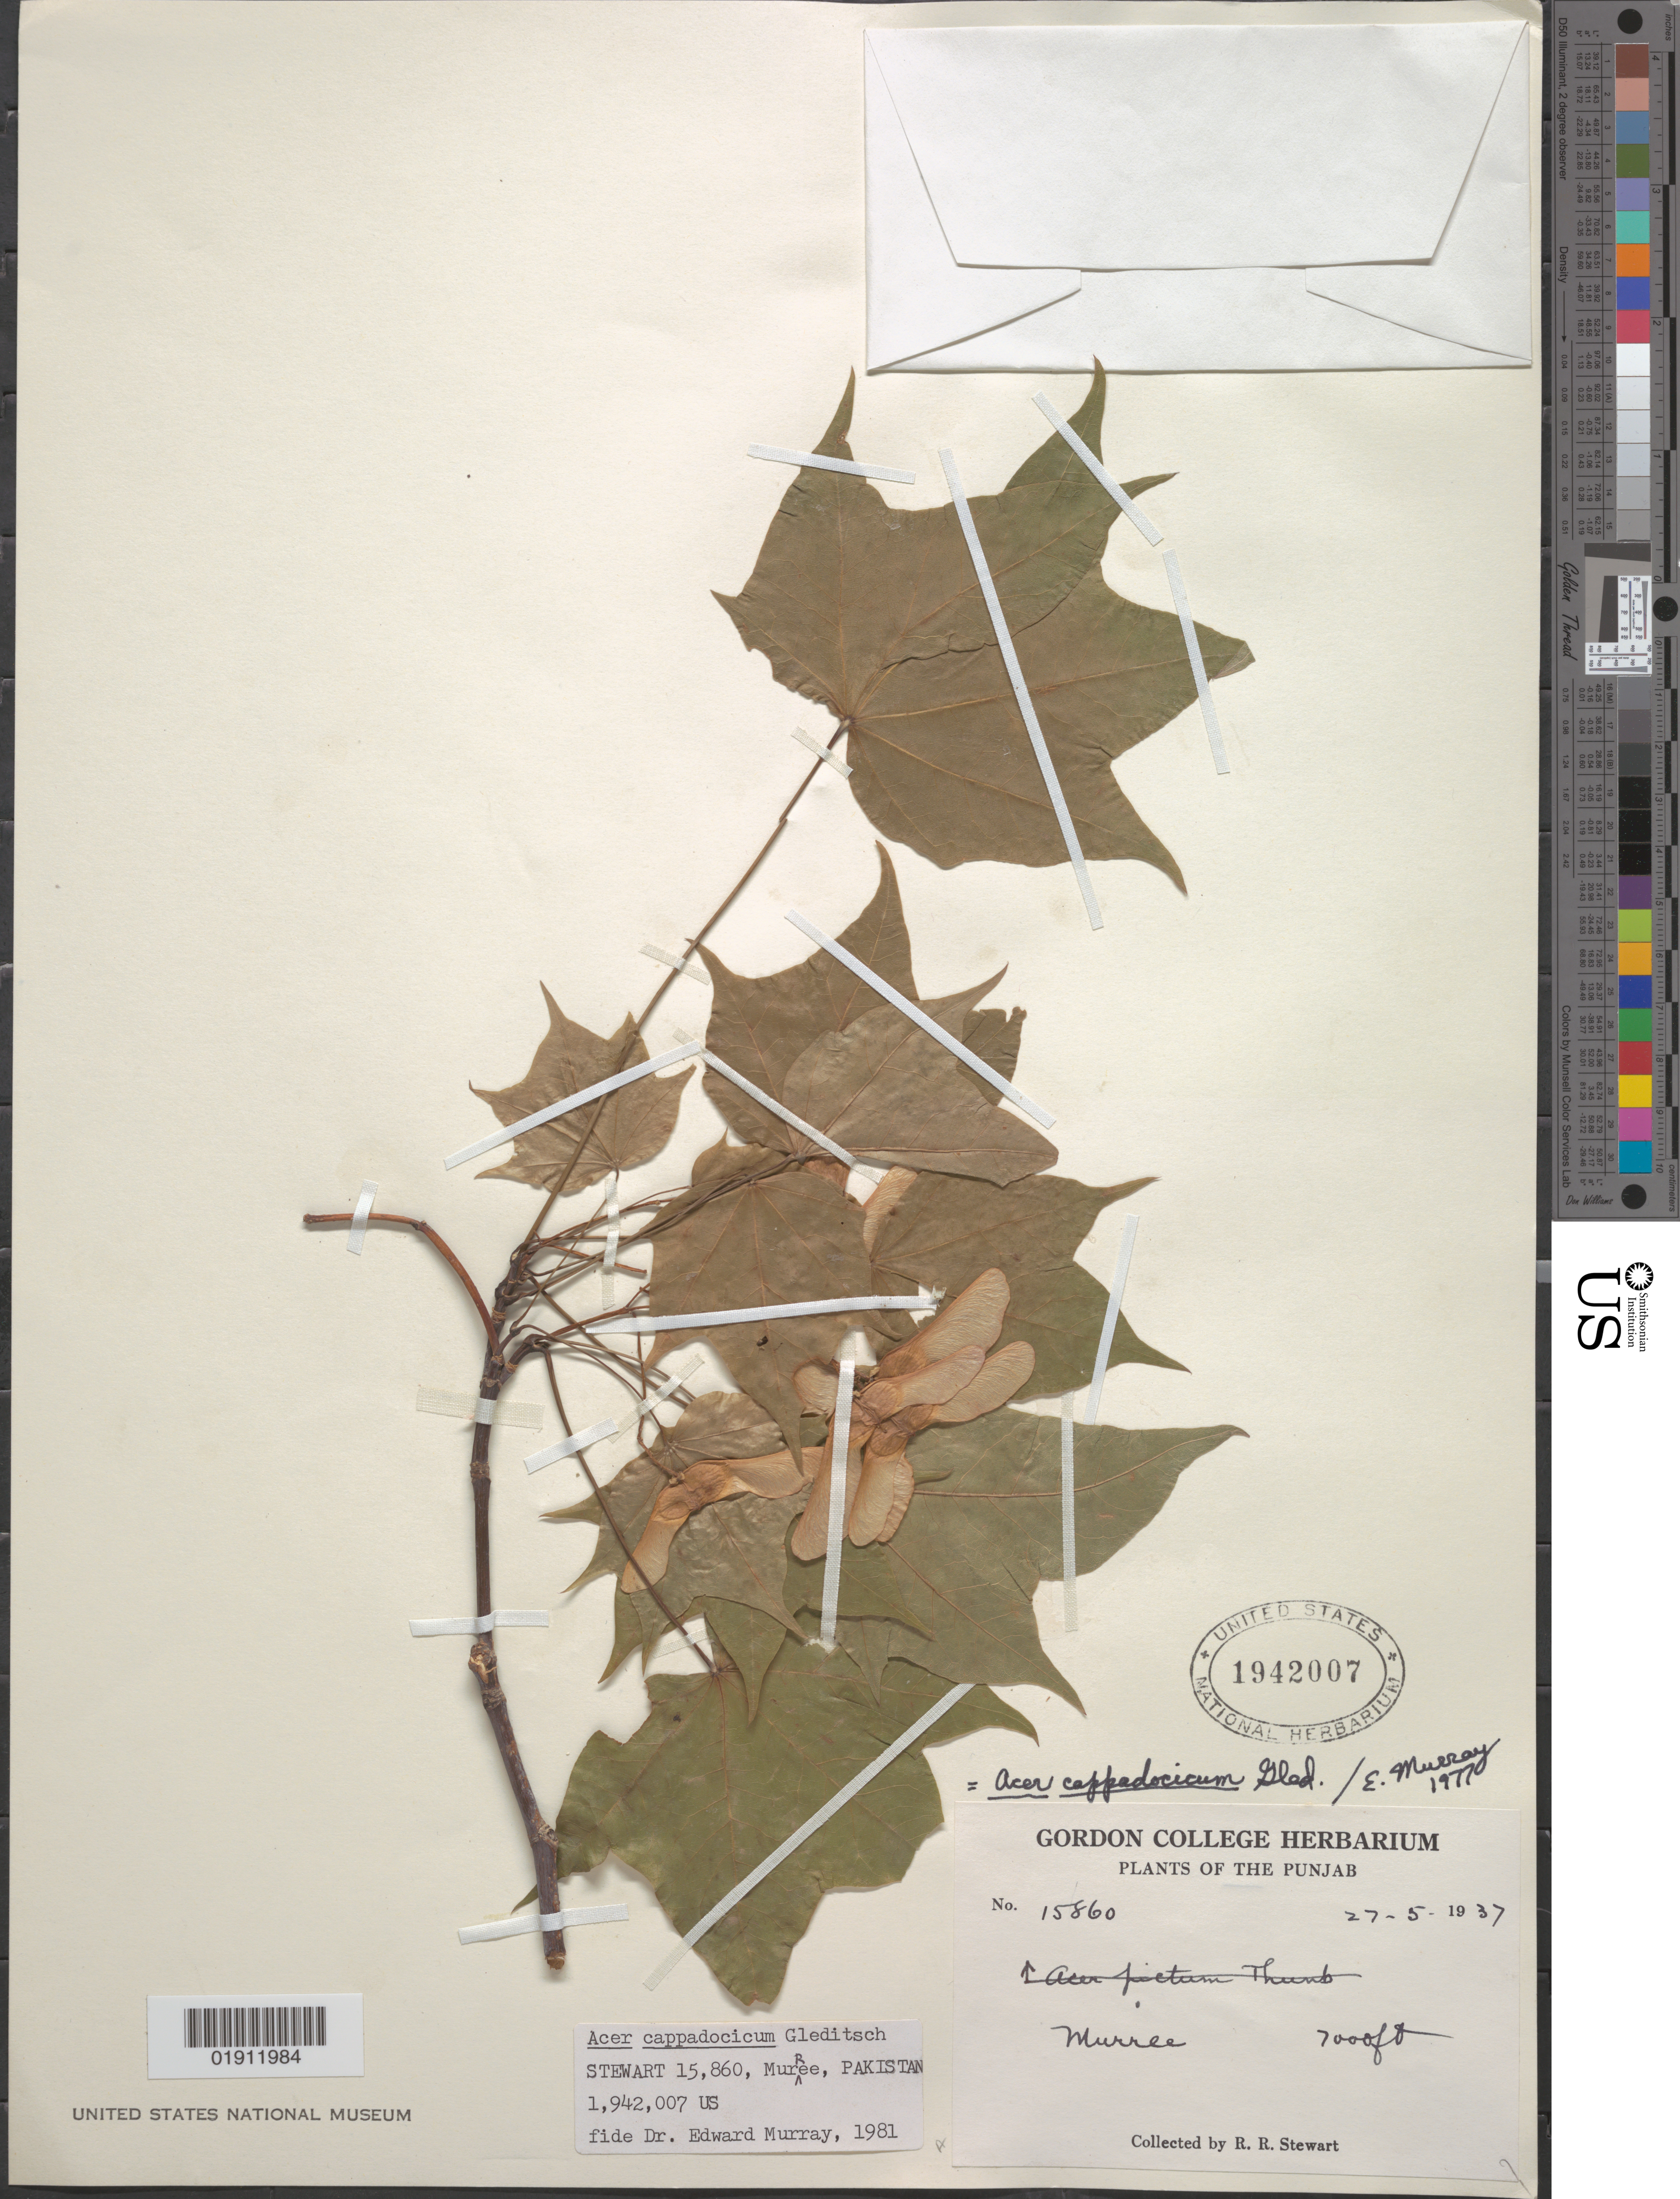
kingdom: Plantae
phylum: Tracheophyta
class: Magnoliopsida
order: Sapindales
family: Sapindaceae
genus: Acer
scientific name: Acer cappadocicum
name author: Gled.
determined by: Murray, Edward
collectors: R. R. Stewart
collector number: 15860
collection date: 1937-05-27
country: Pakistan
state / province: Punjab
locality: Murree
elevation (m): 2134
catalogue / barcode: US 1942007